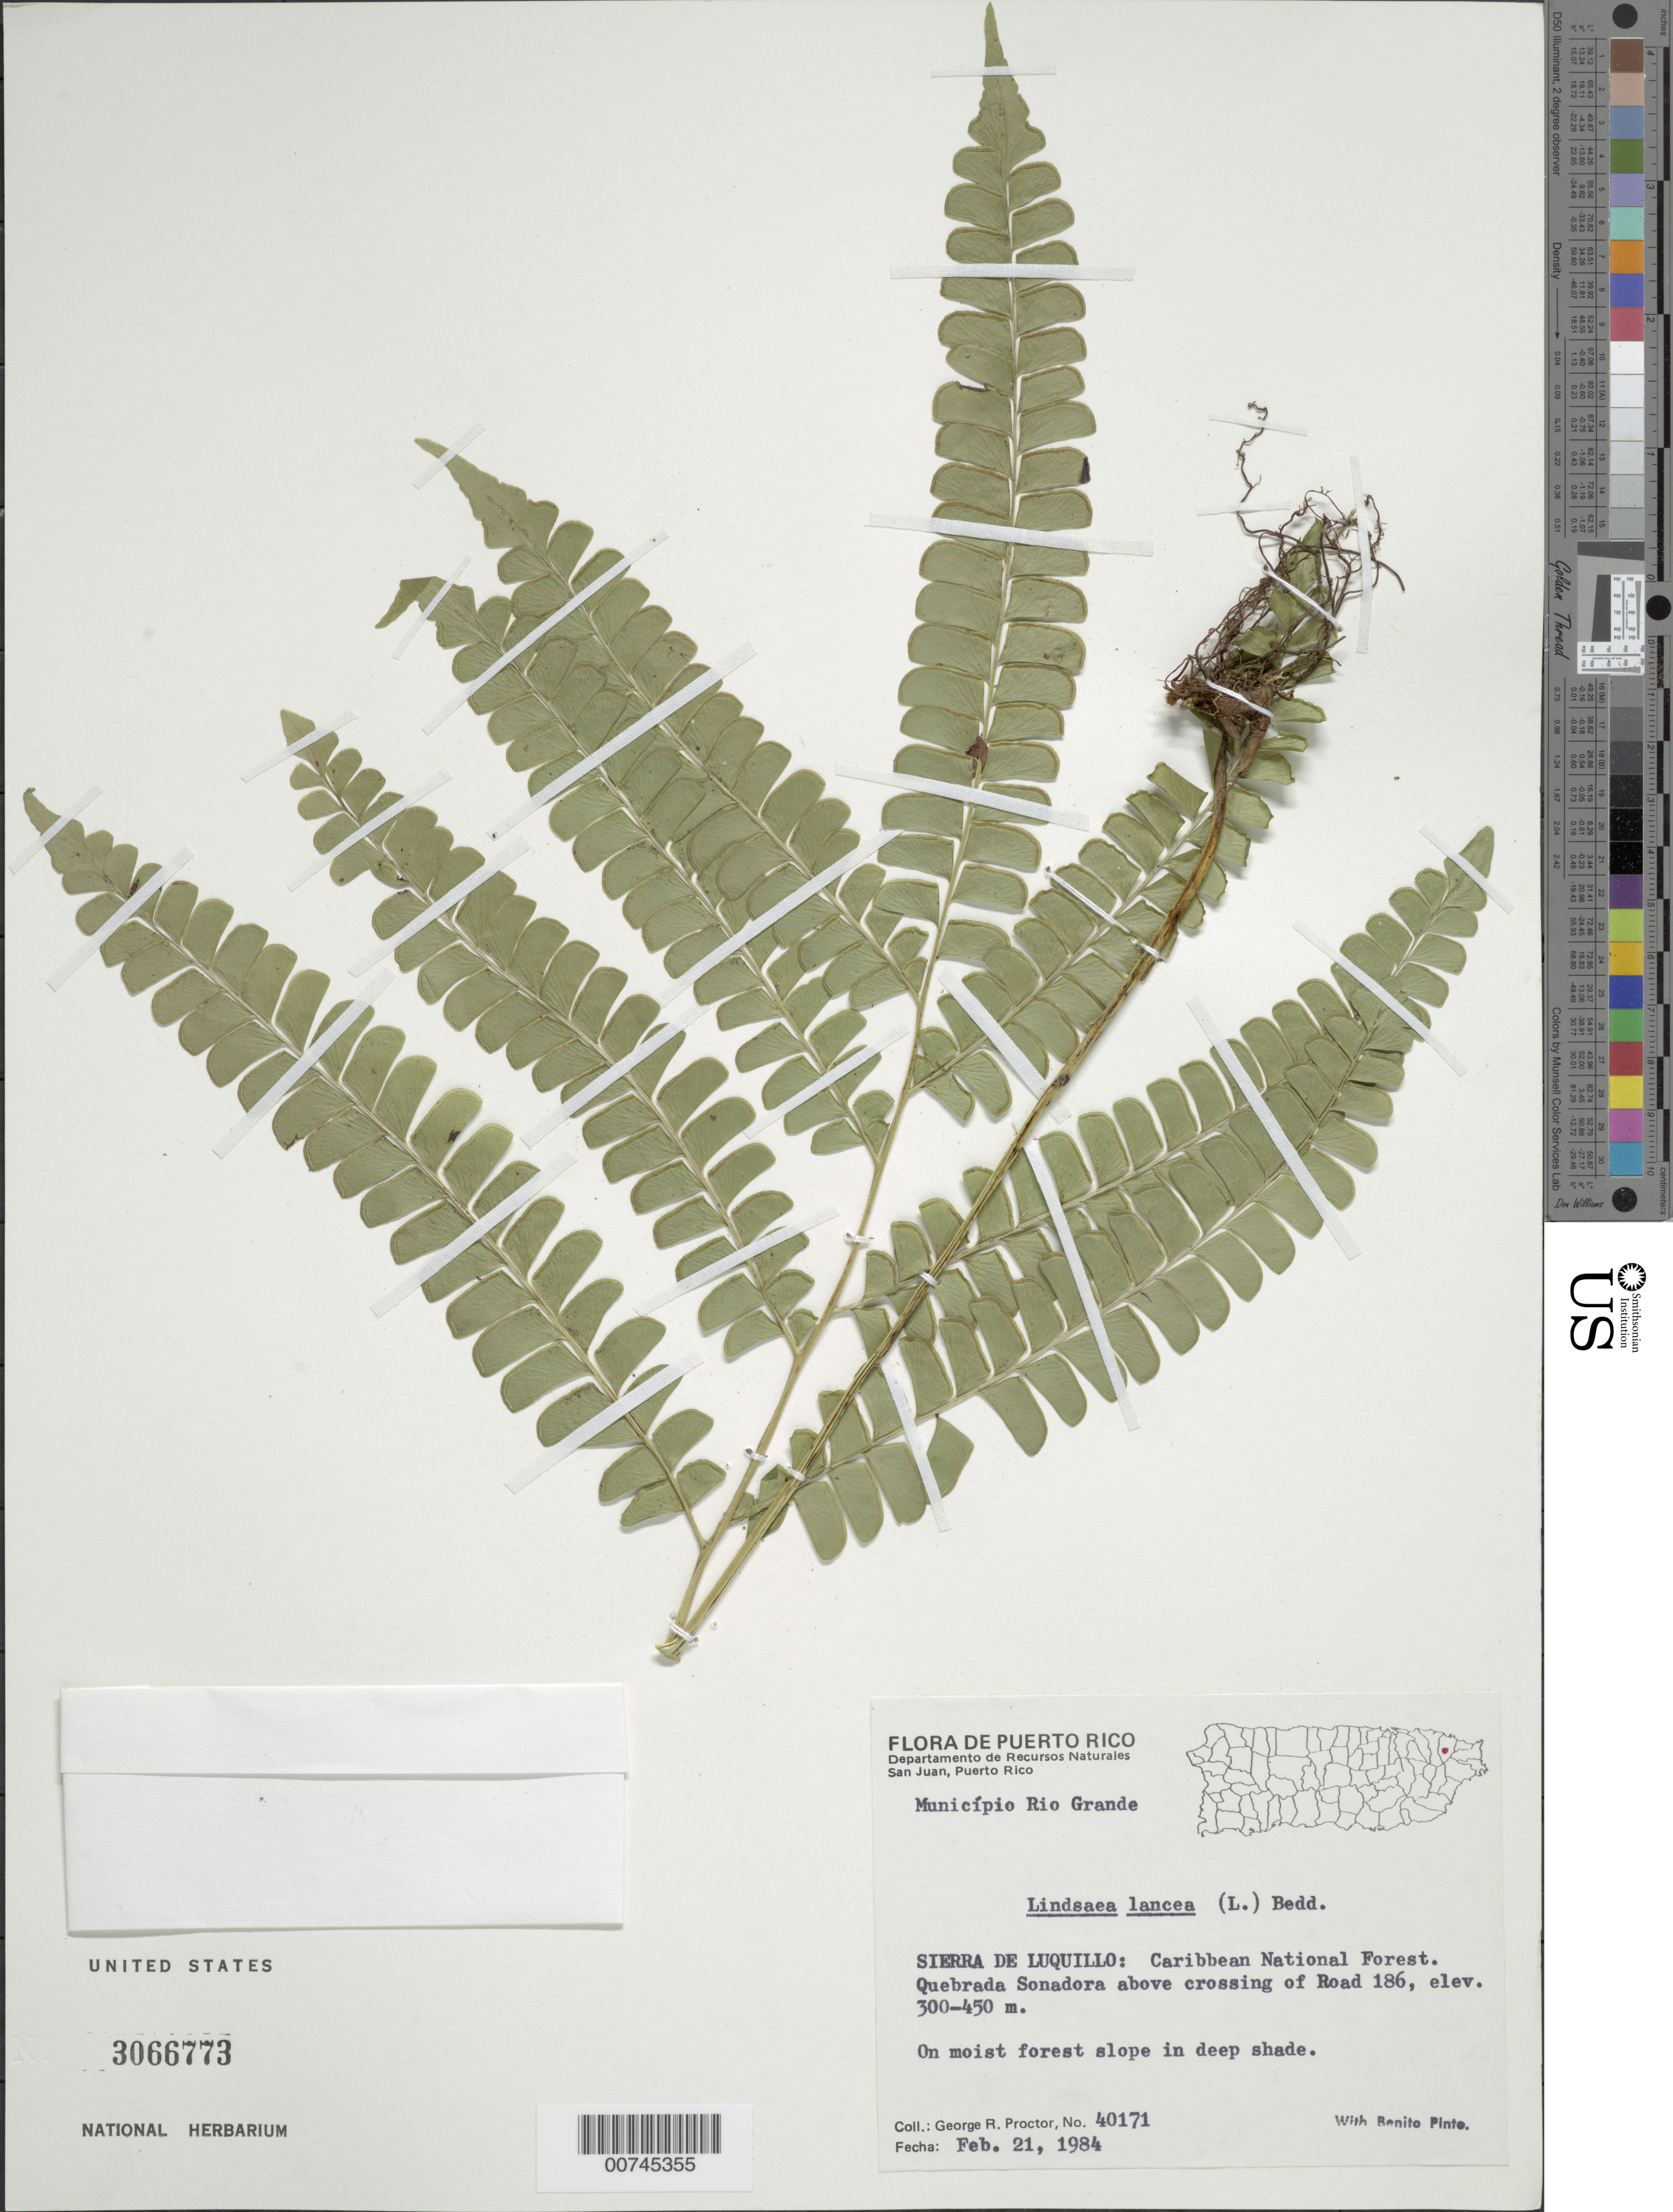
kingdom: Plantae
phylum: Tracheophyta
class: Polypodiopsida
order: Polypodiales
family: Lindsaeaceae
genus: Lindsaea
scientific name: Lindsaea lancea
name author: (L.) Bedd.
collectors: G. R. Proctor & B. Pinto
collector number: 40171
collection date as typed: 21 Feb 1984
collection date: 1984-02-21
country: Puerto Rico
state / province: Río Grande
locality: Sierra de Luquillo: Caribbean National Forest. Quebrada Sonadora above crossing of Road 186. Municipio Río Grande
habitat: On moist forest slope in deep shade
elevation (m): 300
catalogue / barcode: US 3066773